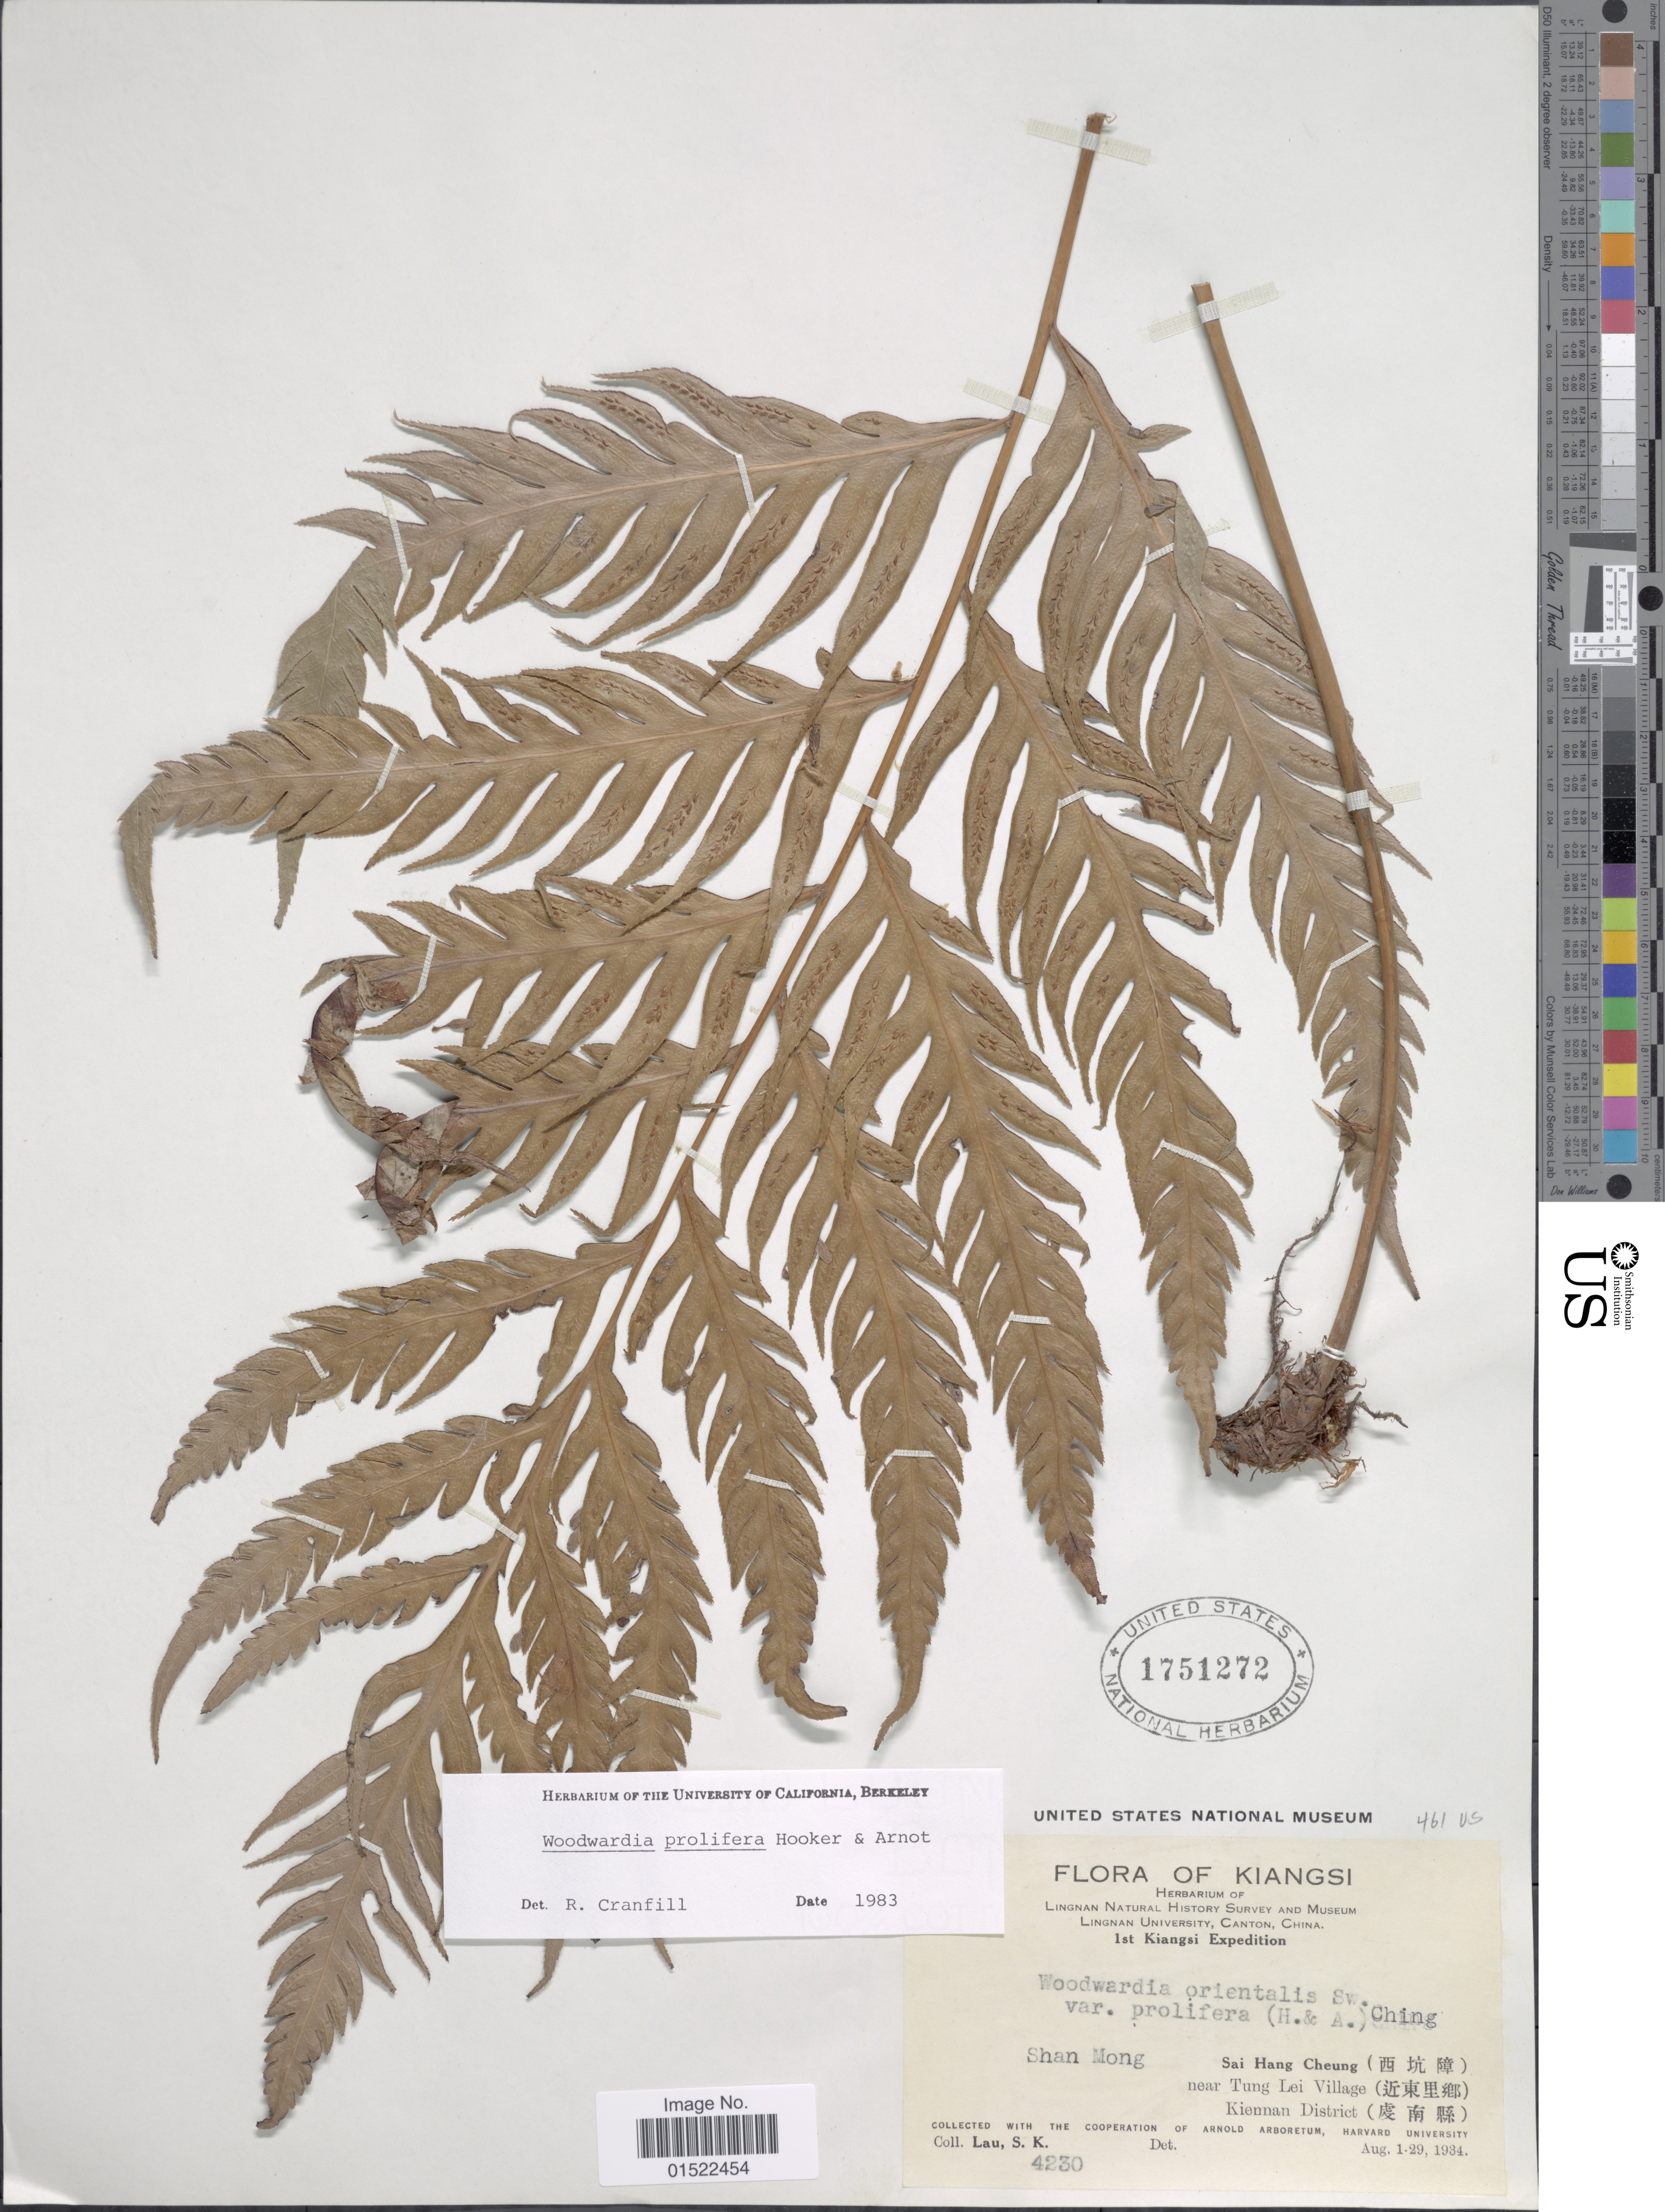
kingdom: Plantae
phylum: Tracheophyta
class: Polypodiopsida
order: Polypodiales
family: Blechnaceae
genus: Woodwardia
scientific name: Woodwardia prolifera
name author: Hook. & Arn.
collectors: S. K. Lau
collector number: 4230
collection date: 1934-08-01/1934-08-29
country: China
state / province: Jiangxi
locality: Kiangsi, Shan Mong, Sai Hang Cheung near Tung Lei Village Kiennan District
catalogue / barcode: US 1751272